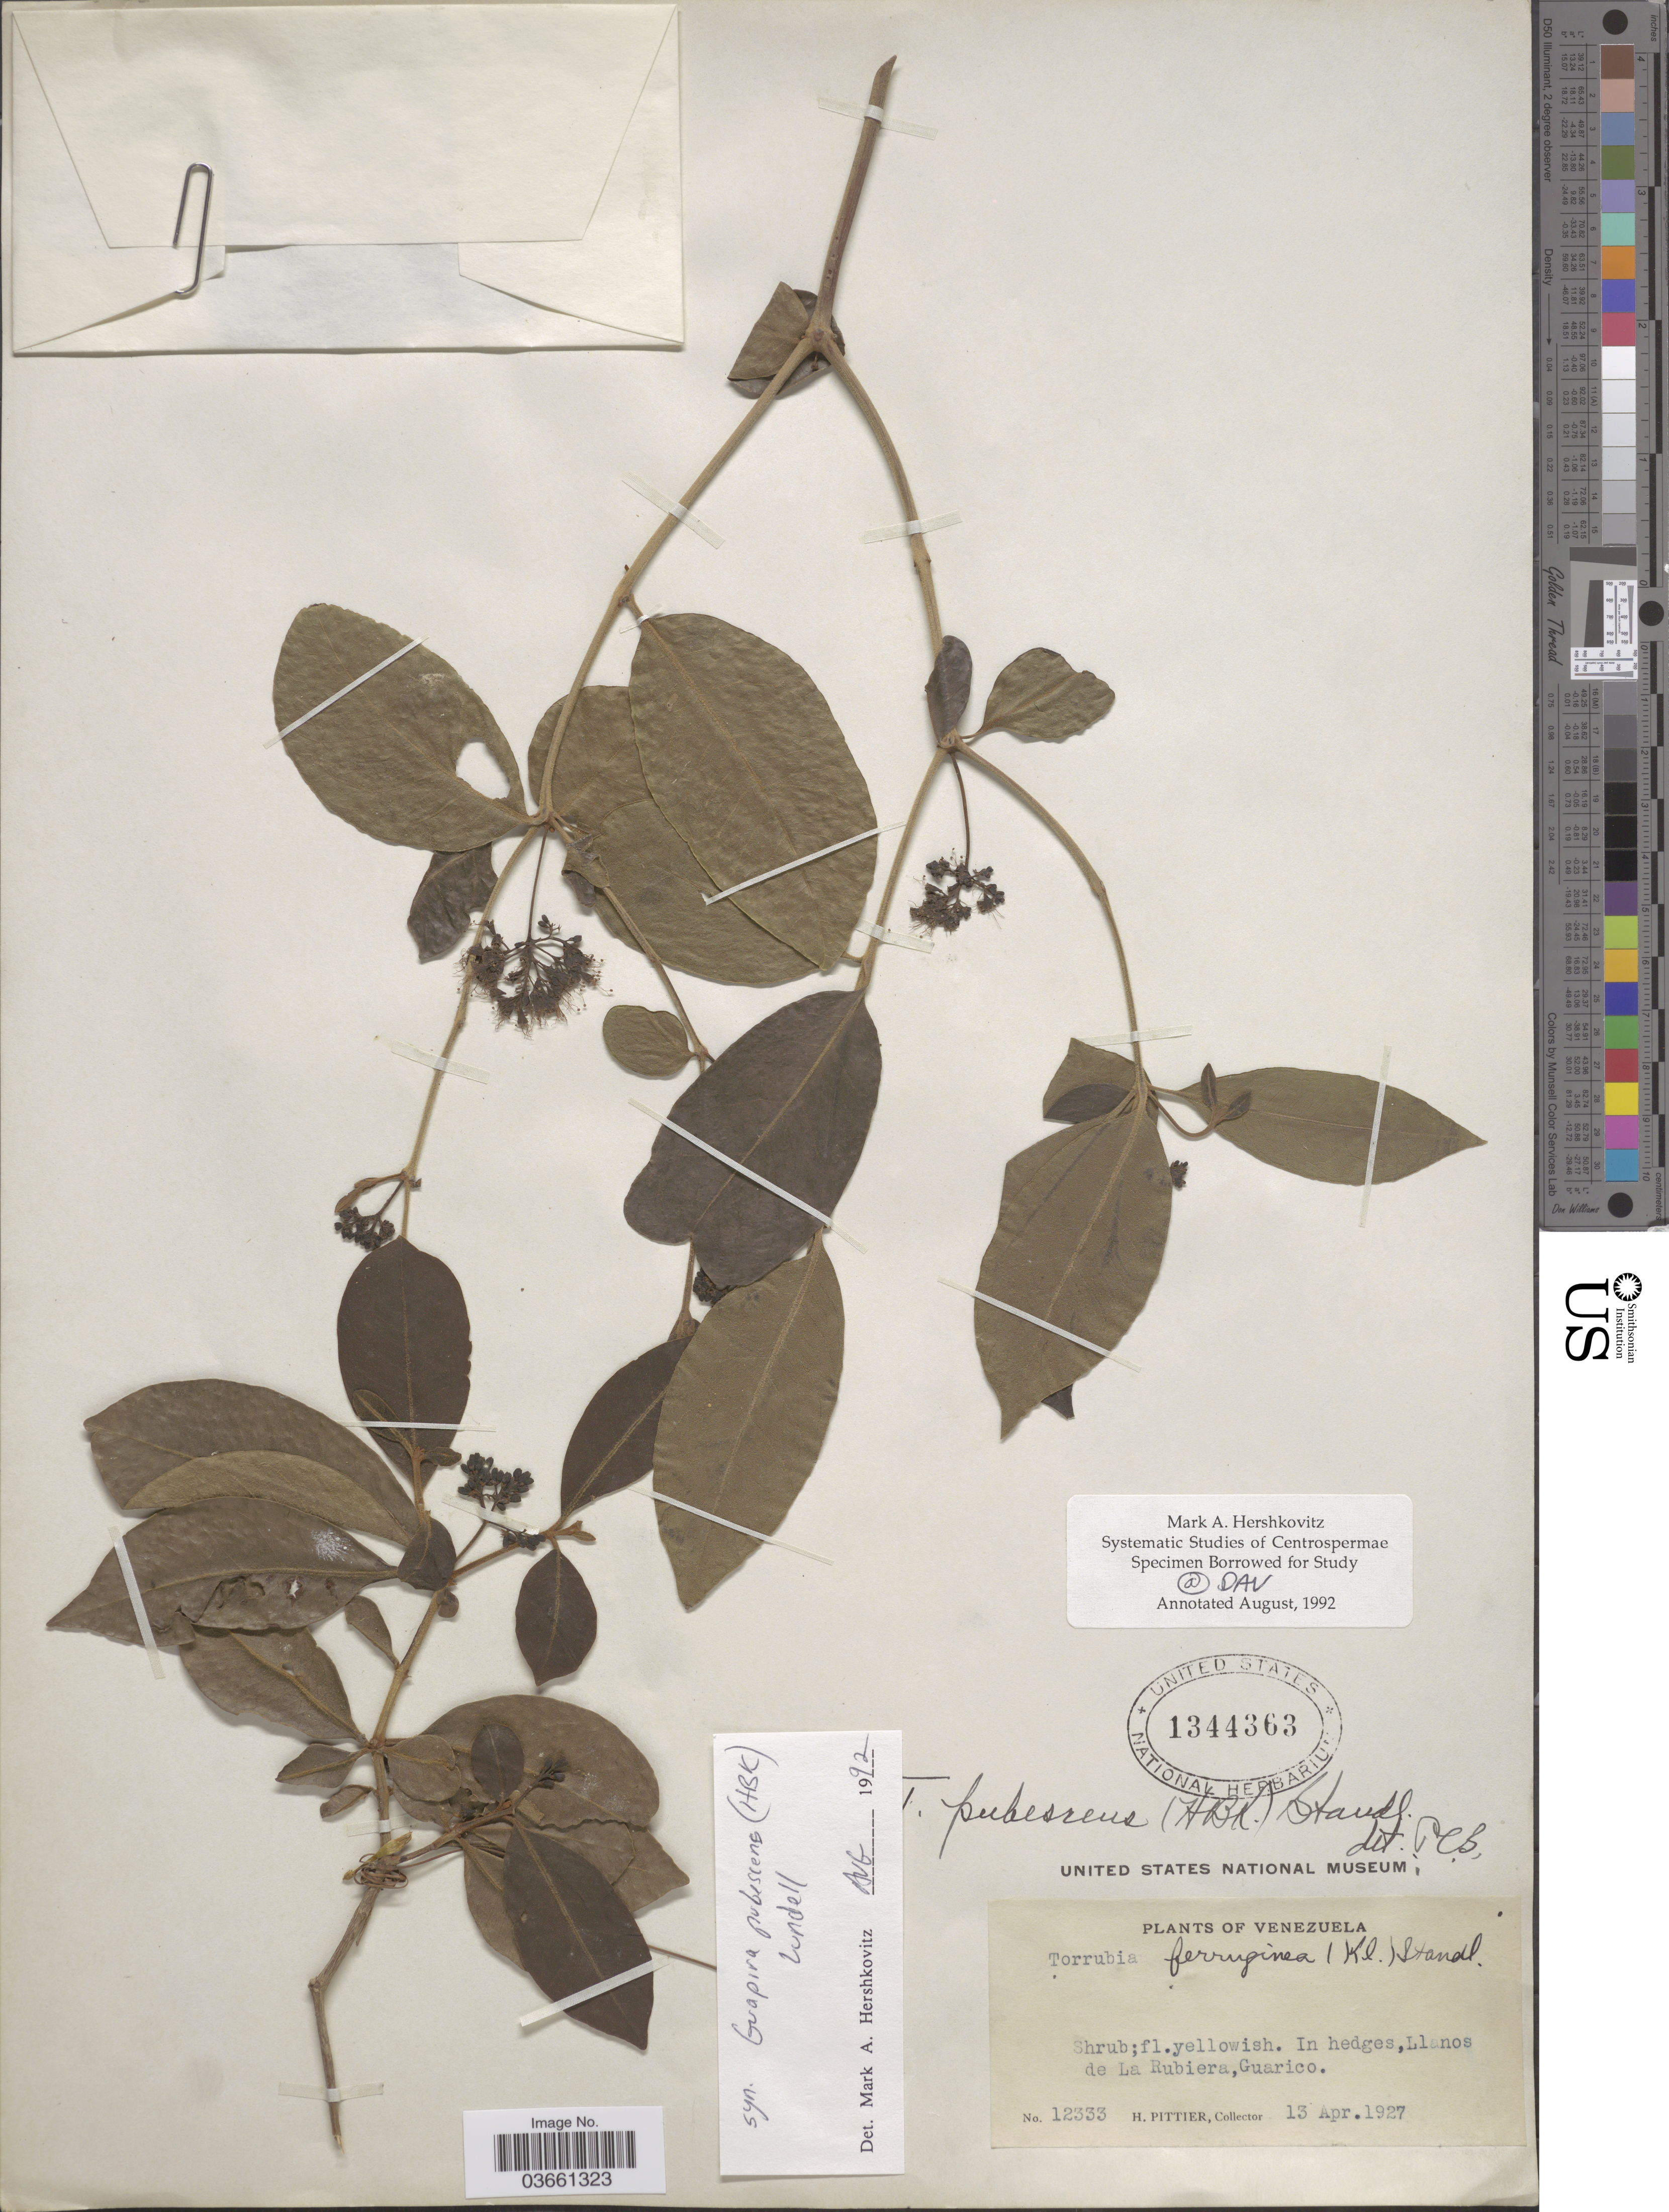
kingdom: Plantae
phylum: Tracheophyta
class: Magnoliopsida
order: Caryophyllales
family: Nyctaginaceae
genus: Guapira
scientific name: Guapira pubescens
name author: (Kunth) Lundell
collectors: H. F. Pittier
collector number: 12333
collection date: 1927-04-13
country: Venezuela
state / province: Guárico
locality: Llanos de La Rubiera.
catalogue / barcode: US 1344363